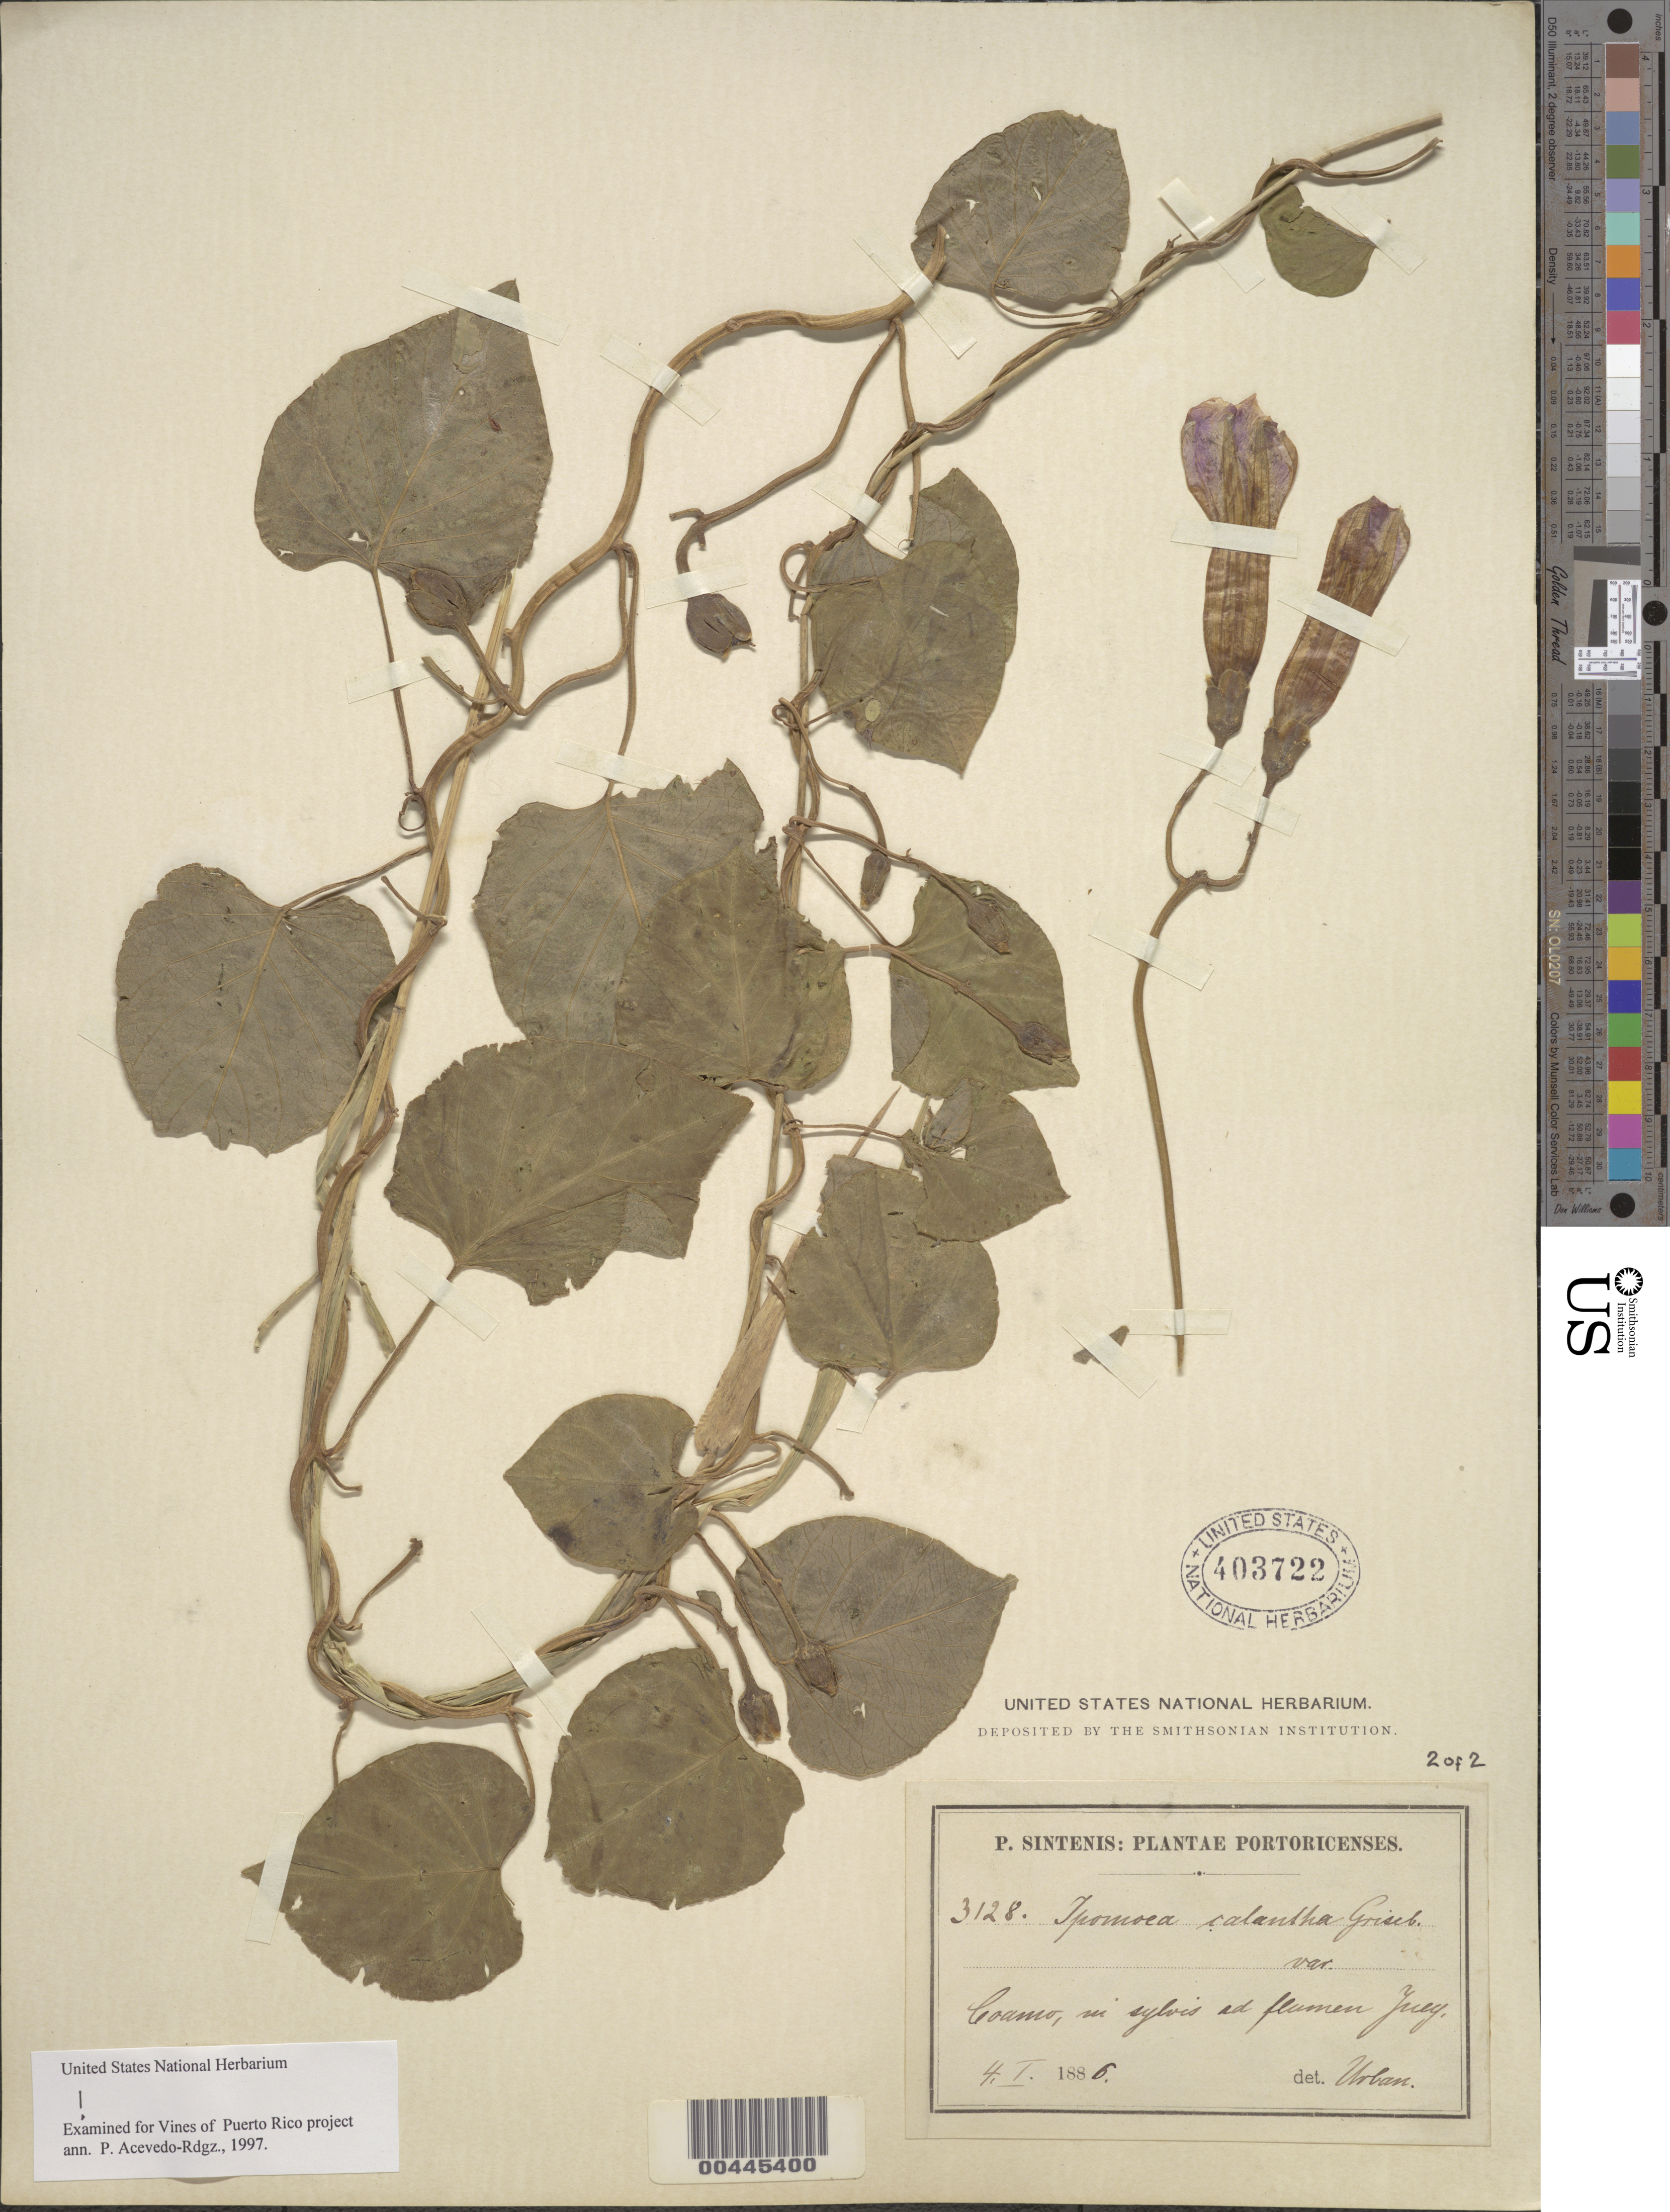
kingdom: Plantae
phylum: Tracheophyta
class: Magnoliopsida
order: Solanales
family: Convolvulaceae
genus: Ipomoea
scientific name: Ipomoea calantha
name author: Griseb.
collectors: P. Sintenis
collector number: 3128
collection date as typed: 04 Jan 1886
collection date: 1886-01-04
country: Puerto Rico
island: Greater Antilles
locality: Coamo. In sylvis ad flumen Juey.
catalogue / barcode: US 403722